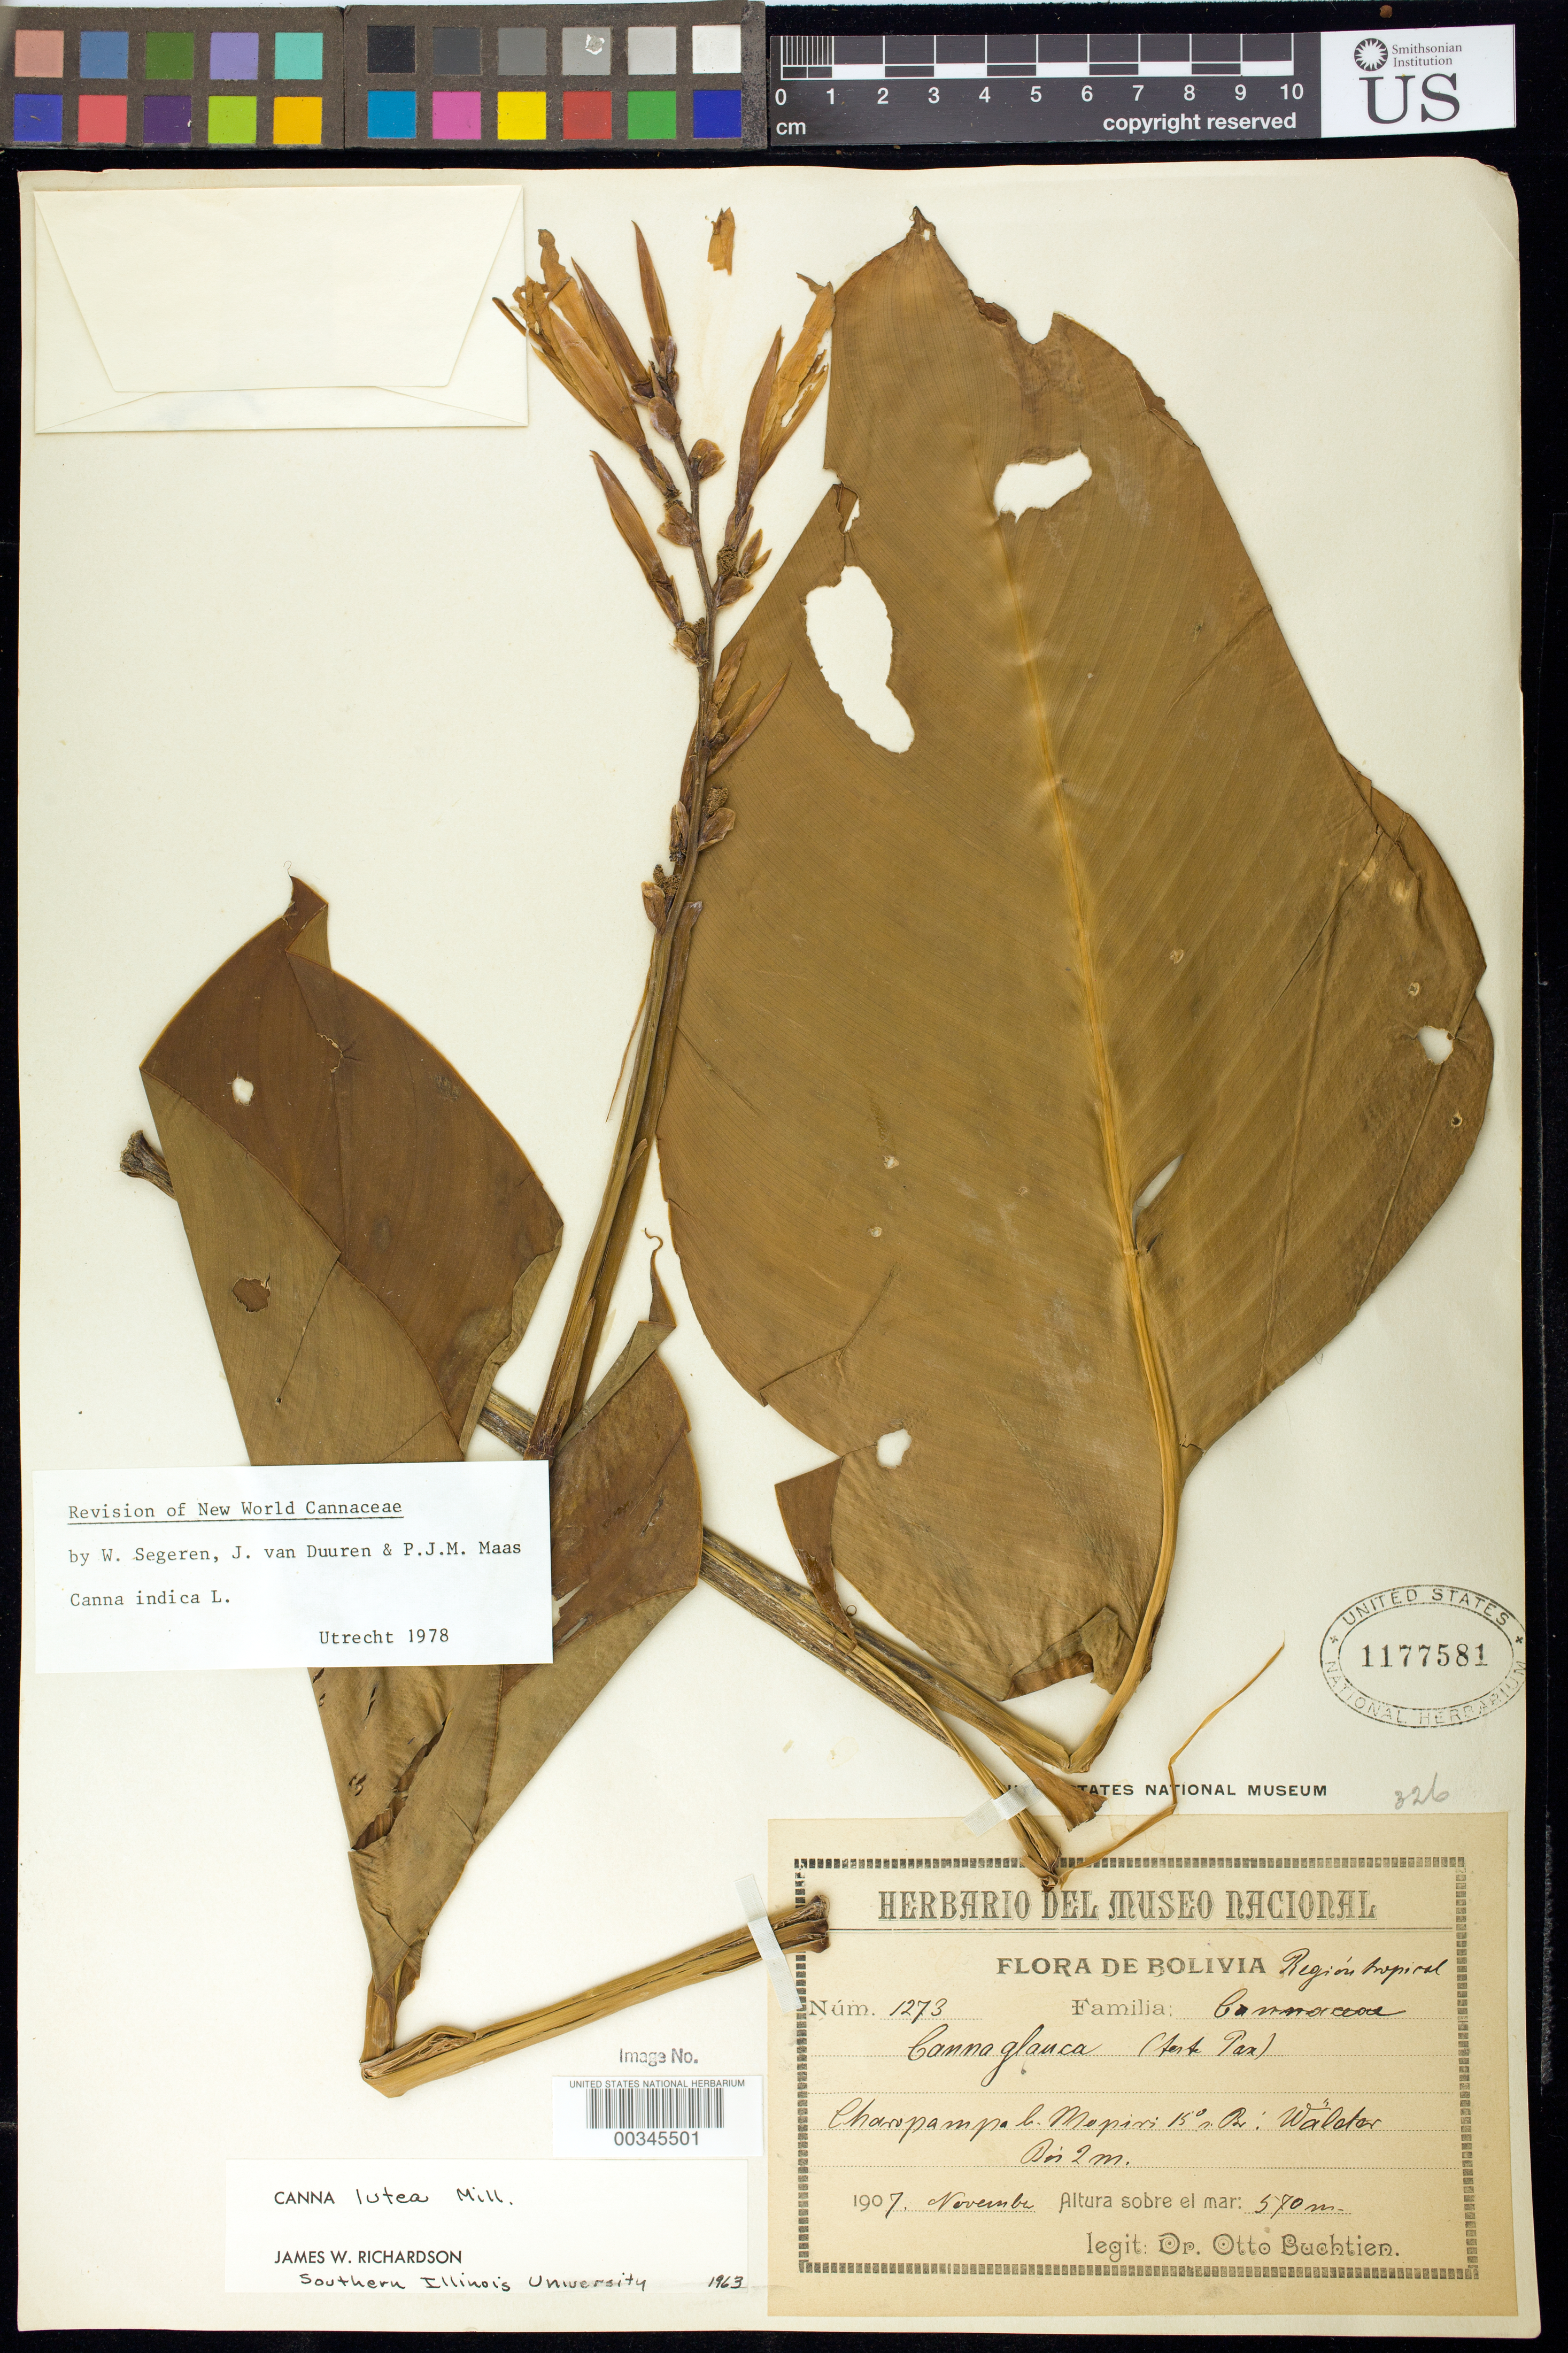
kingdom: Plantae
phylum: Tracheophyta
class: Liliopsida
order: Zingiberales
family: Cannaceae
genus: Canna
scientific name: Canna indica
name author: L.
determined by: Segeren, W.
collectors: O. Buchtien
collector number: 1273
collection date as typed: Nov 1907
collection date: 1907-11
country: Bolivia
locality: Charopampa b. Mapiri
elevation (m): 570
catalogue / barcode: US 1177581